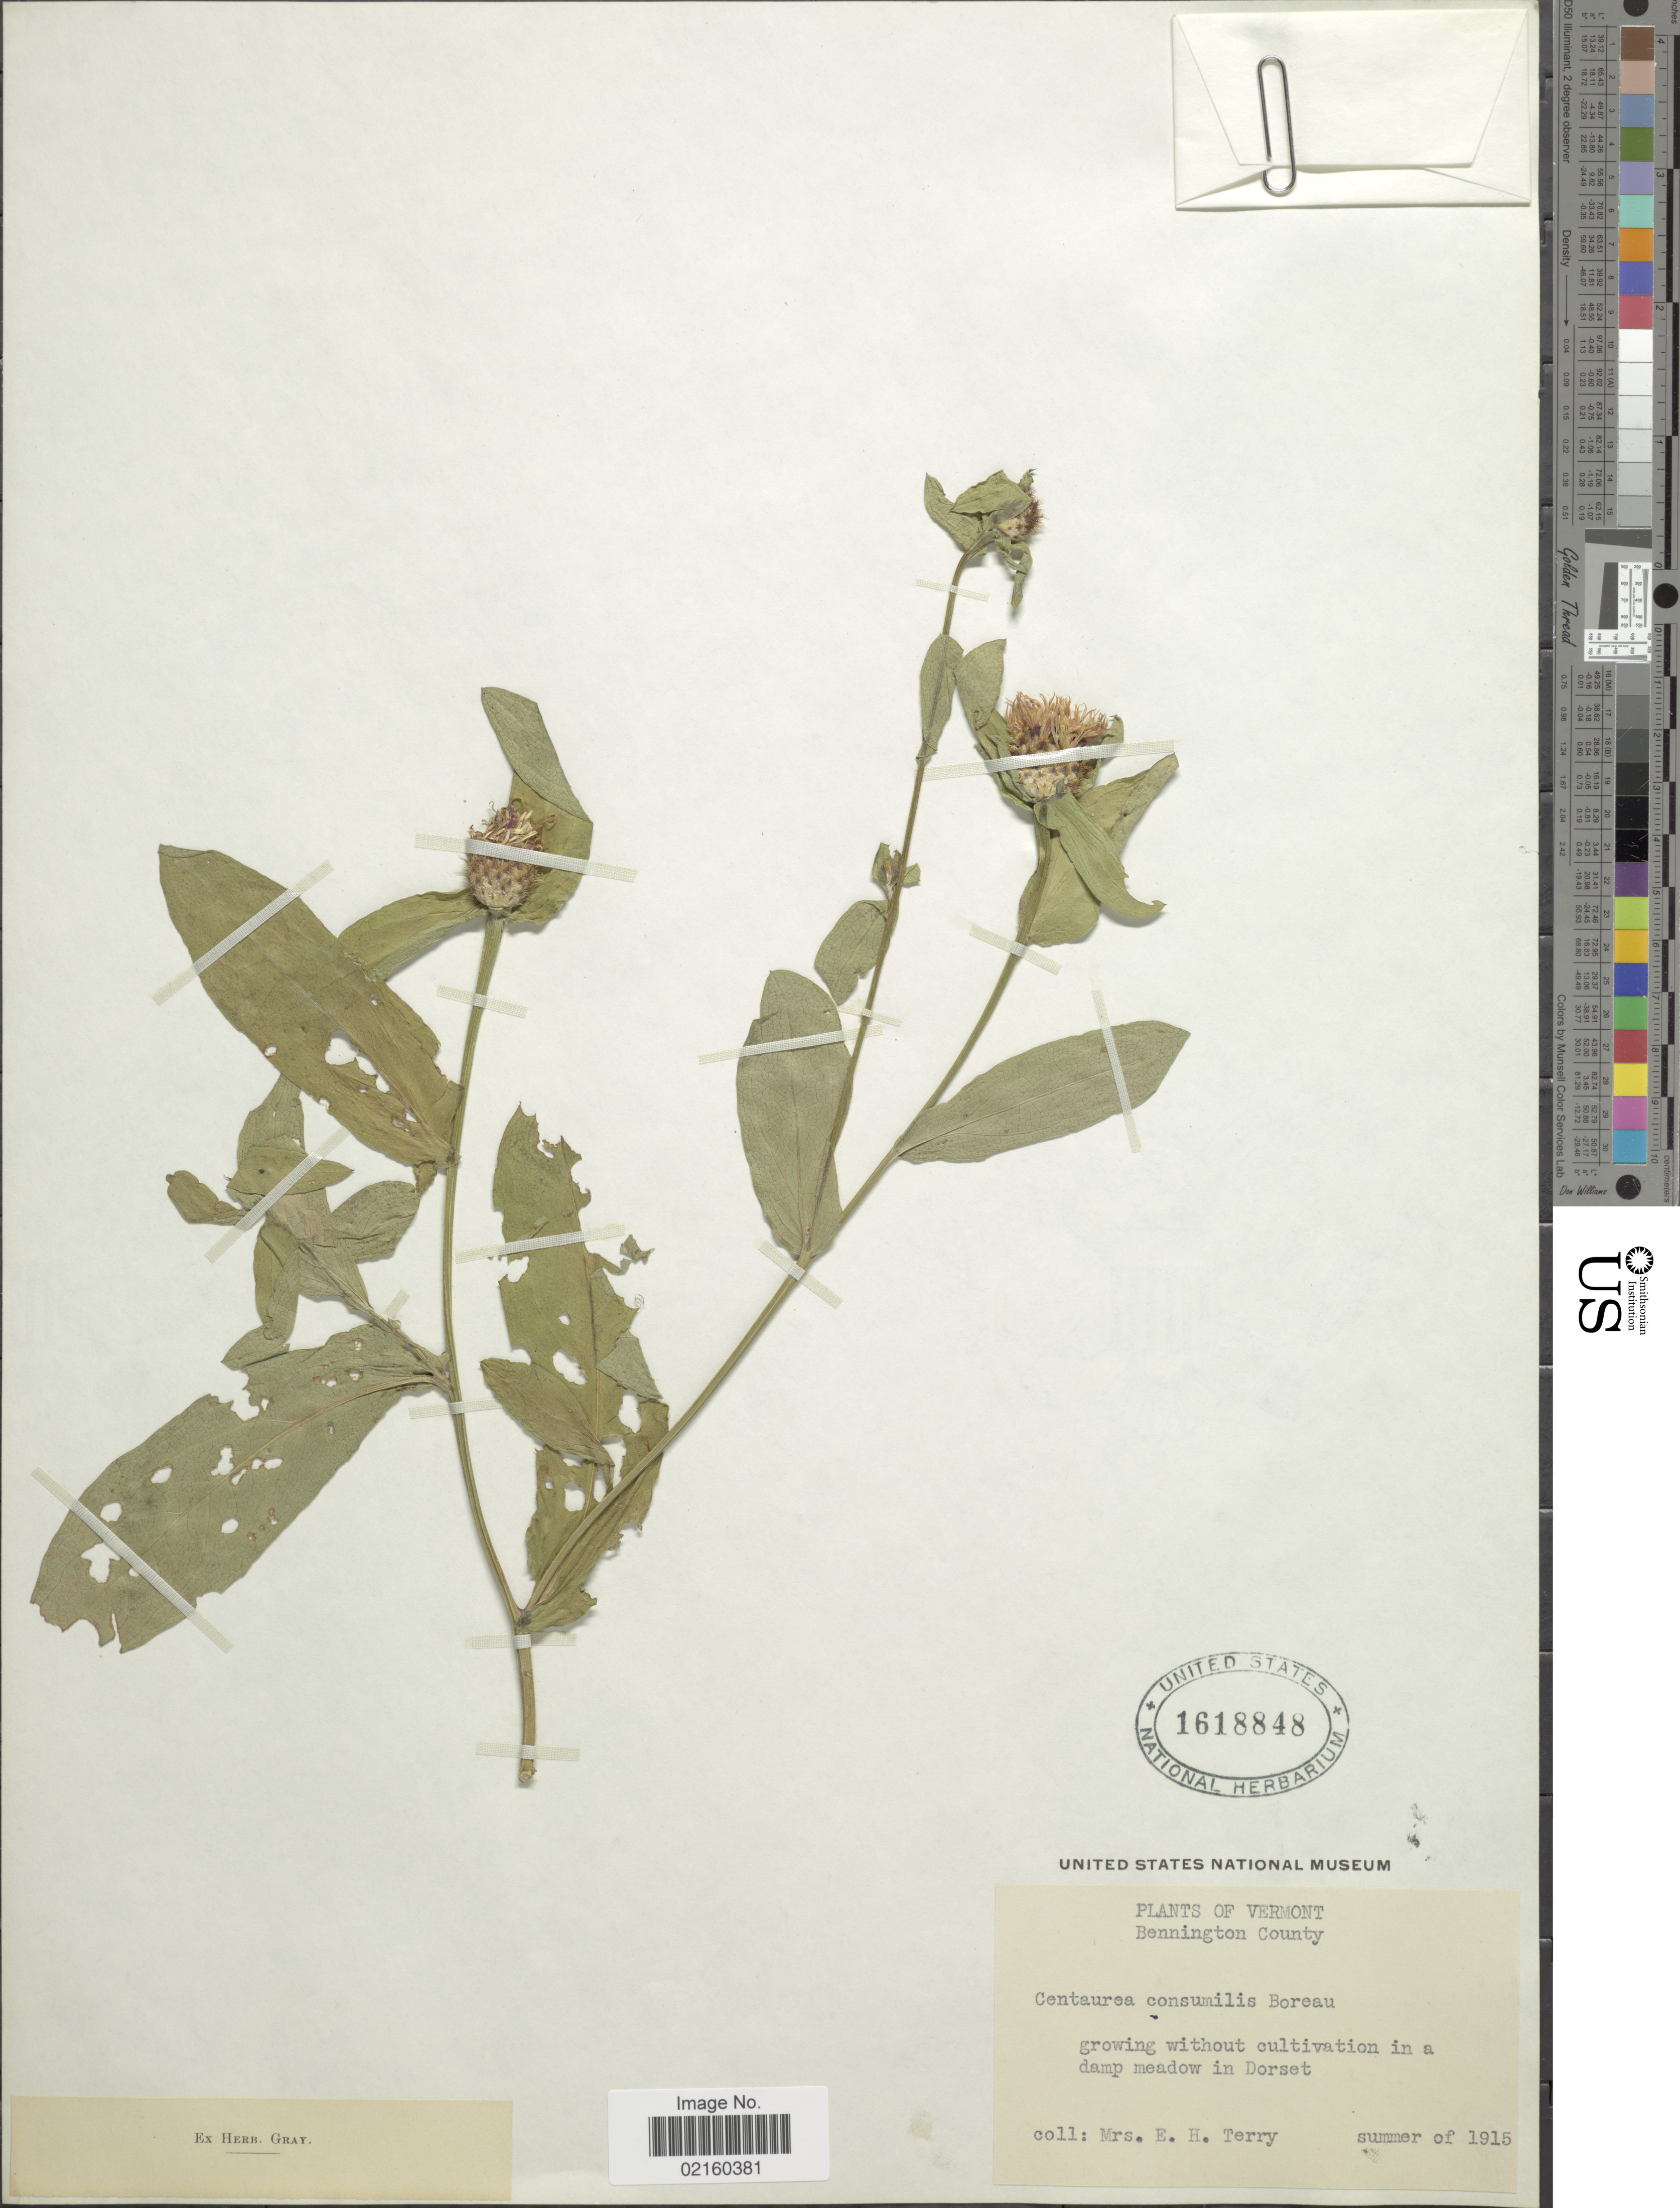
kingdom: Plantae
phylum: Tracheophyta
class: Magnoliopsida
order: Asterales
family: Asteraceae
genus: Centaurea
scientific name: Centaurea jacea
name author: L.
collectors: E. Terry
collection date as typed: summer 1915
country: United States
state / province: Vermont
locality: Bennington County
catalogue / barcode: US 1618848